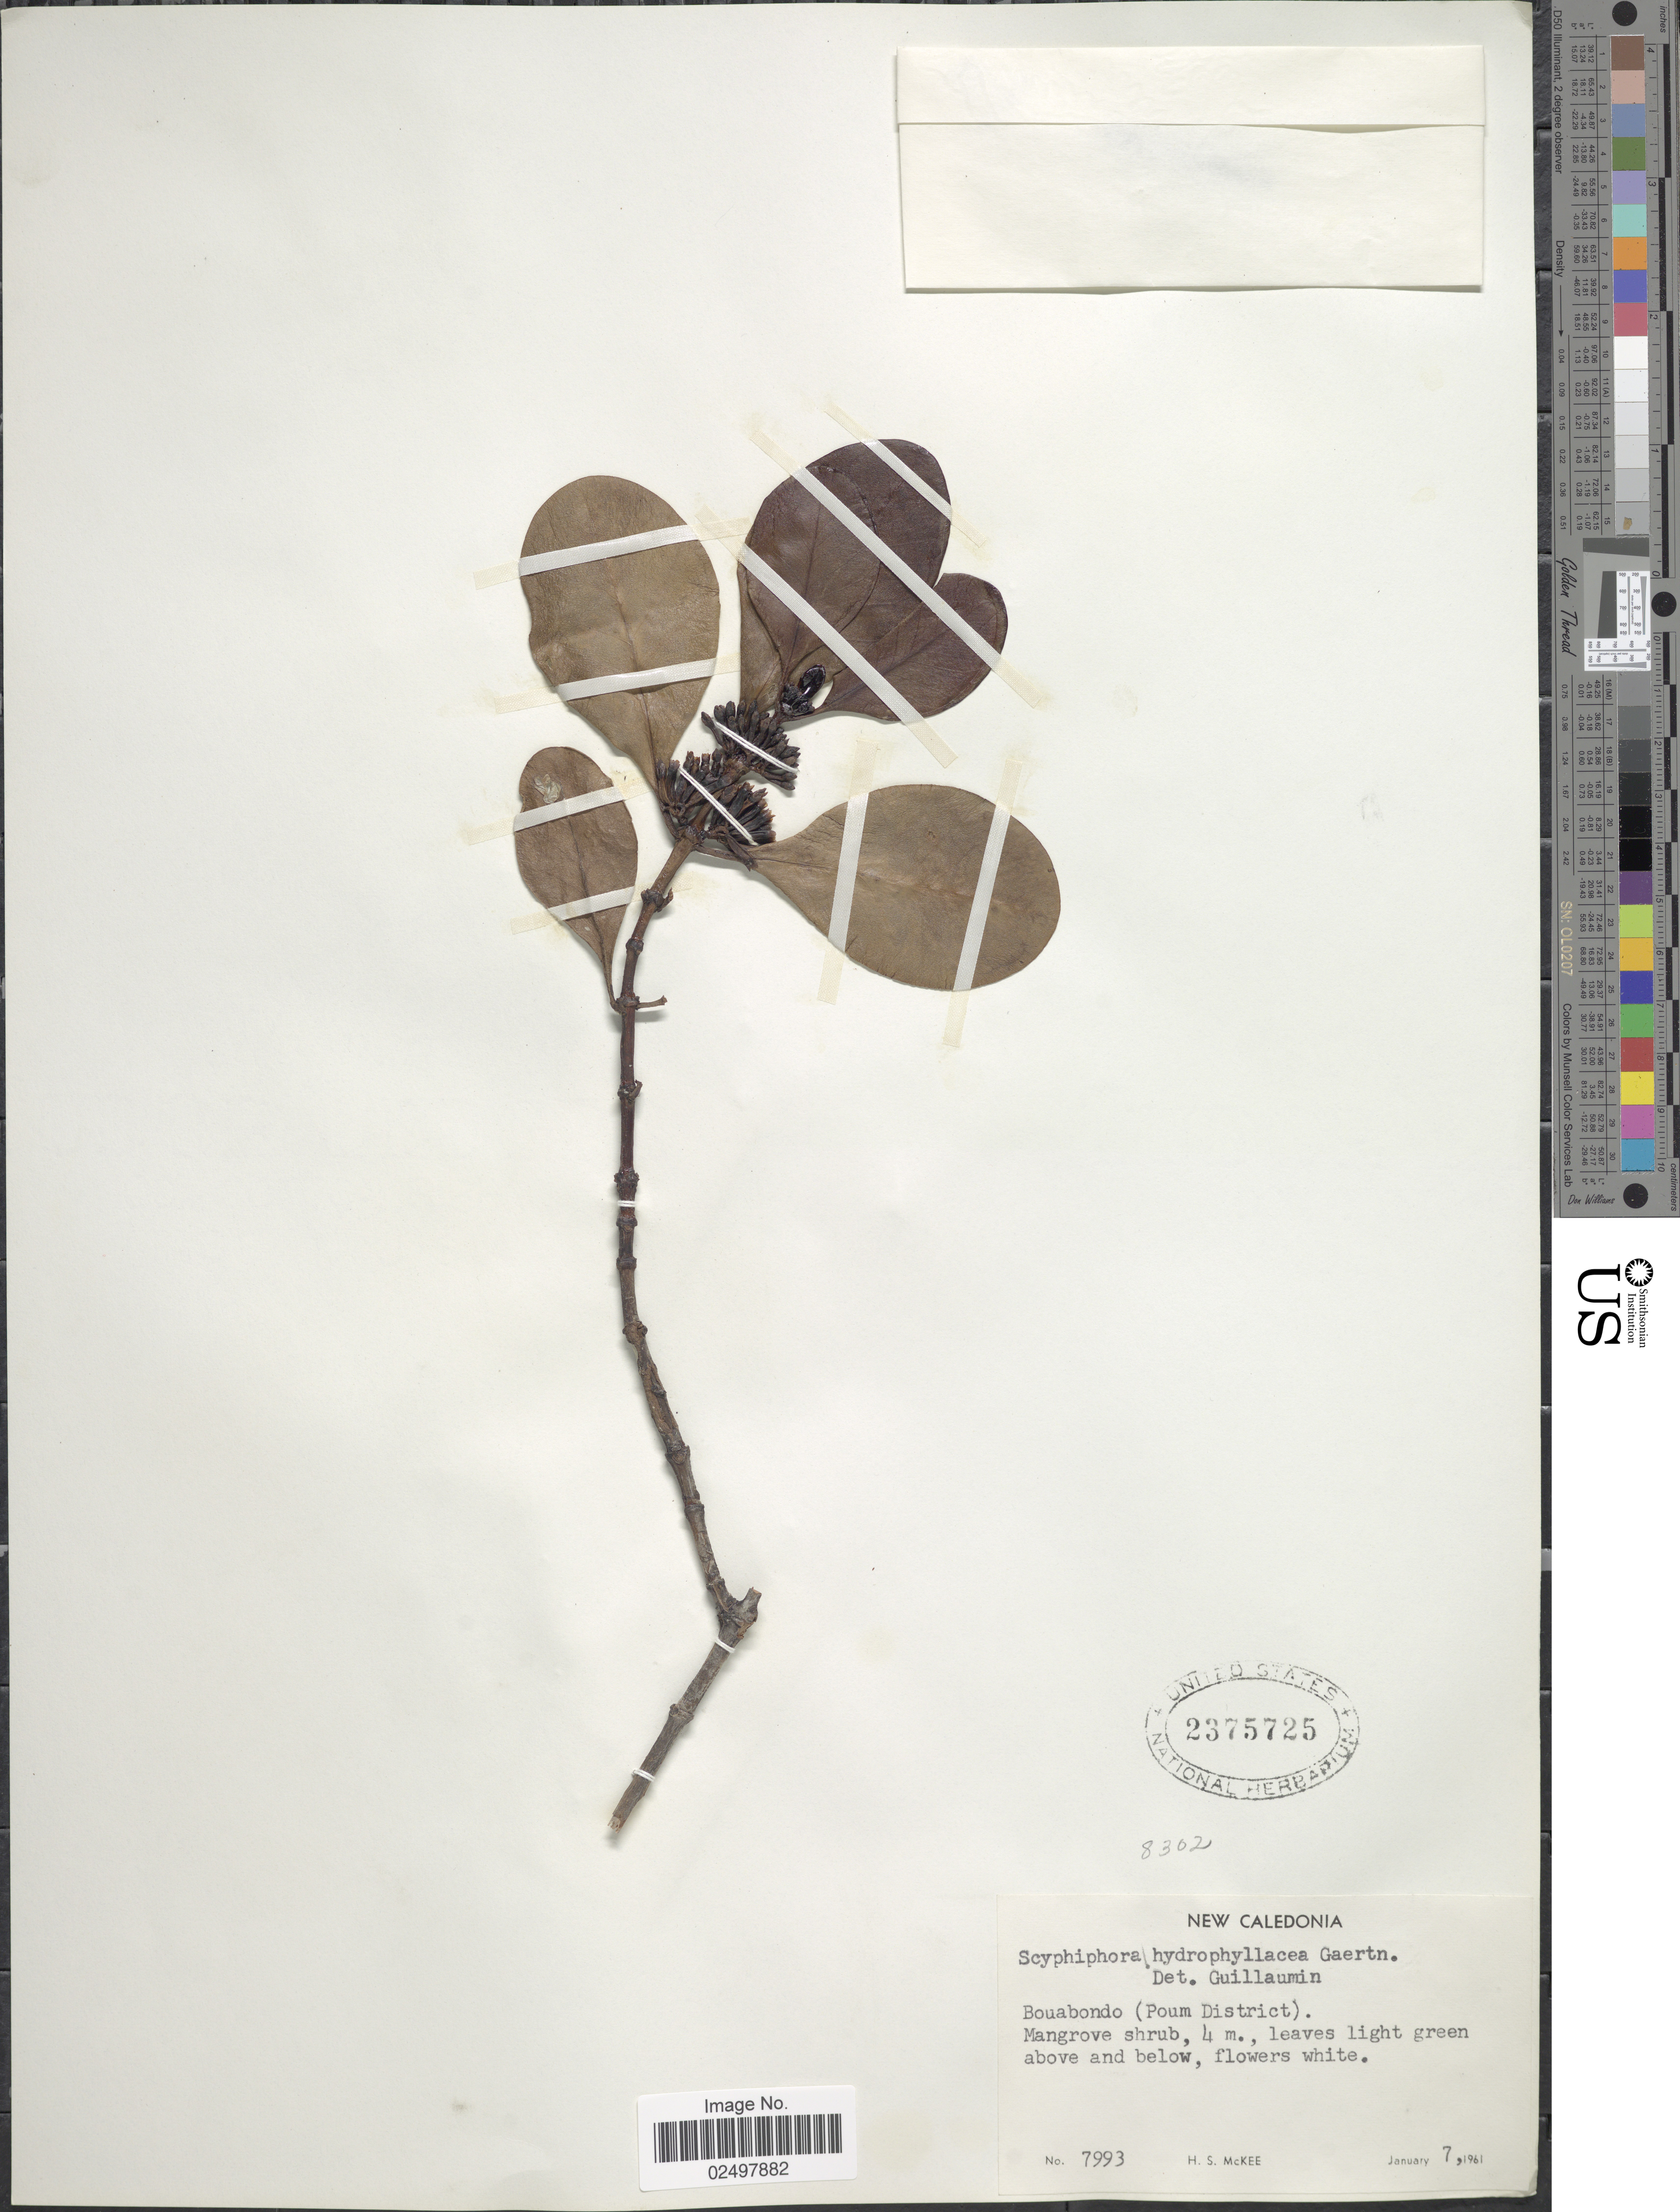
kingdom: Plantae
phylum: Tracheophyta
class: Magnoliopsida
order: Gentianales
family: Rubiaceae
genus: Scyphiphora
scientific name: Scyphiphora hydrophyllacea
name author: Gaertn.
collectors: H. S. McKee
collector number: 7993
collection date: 1961-01-07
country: New Caledonia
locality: Bouabondo (Poum District)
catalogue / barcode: US 2375725